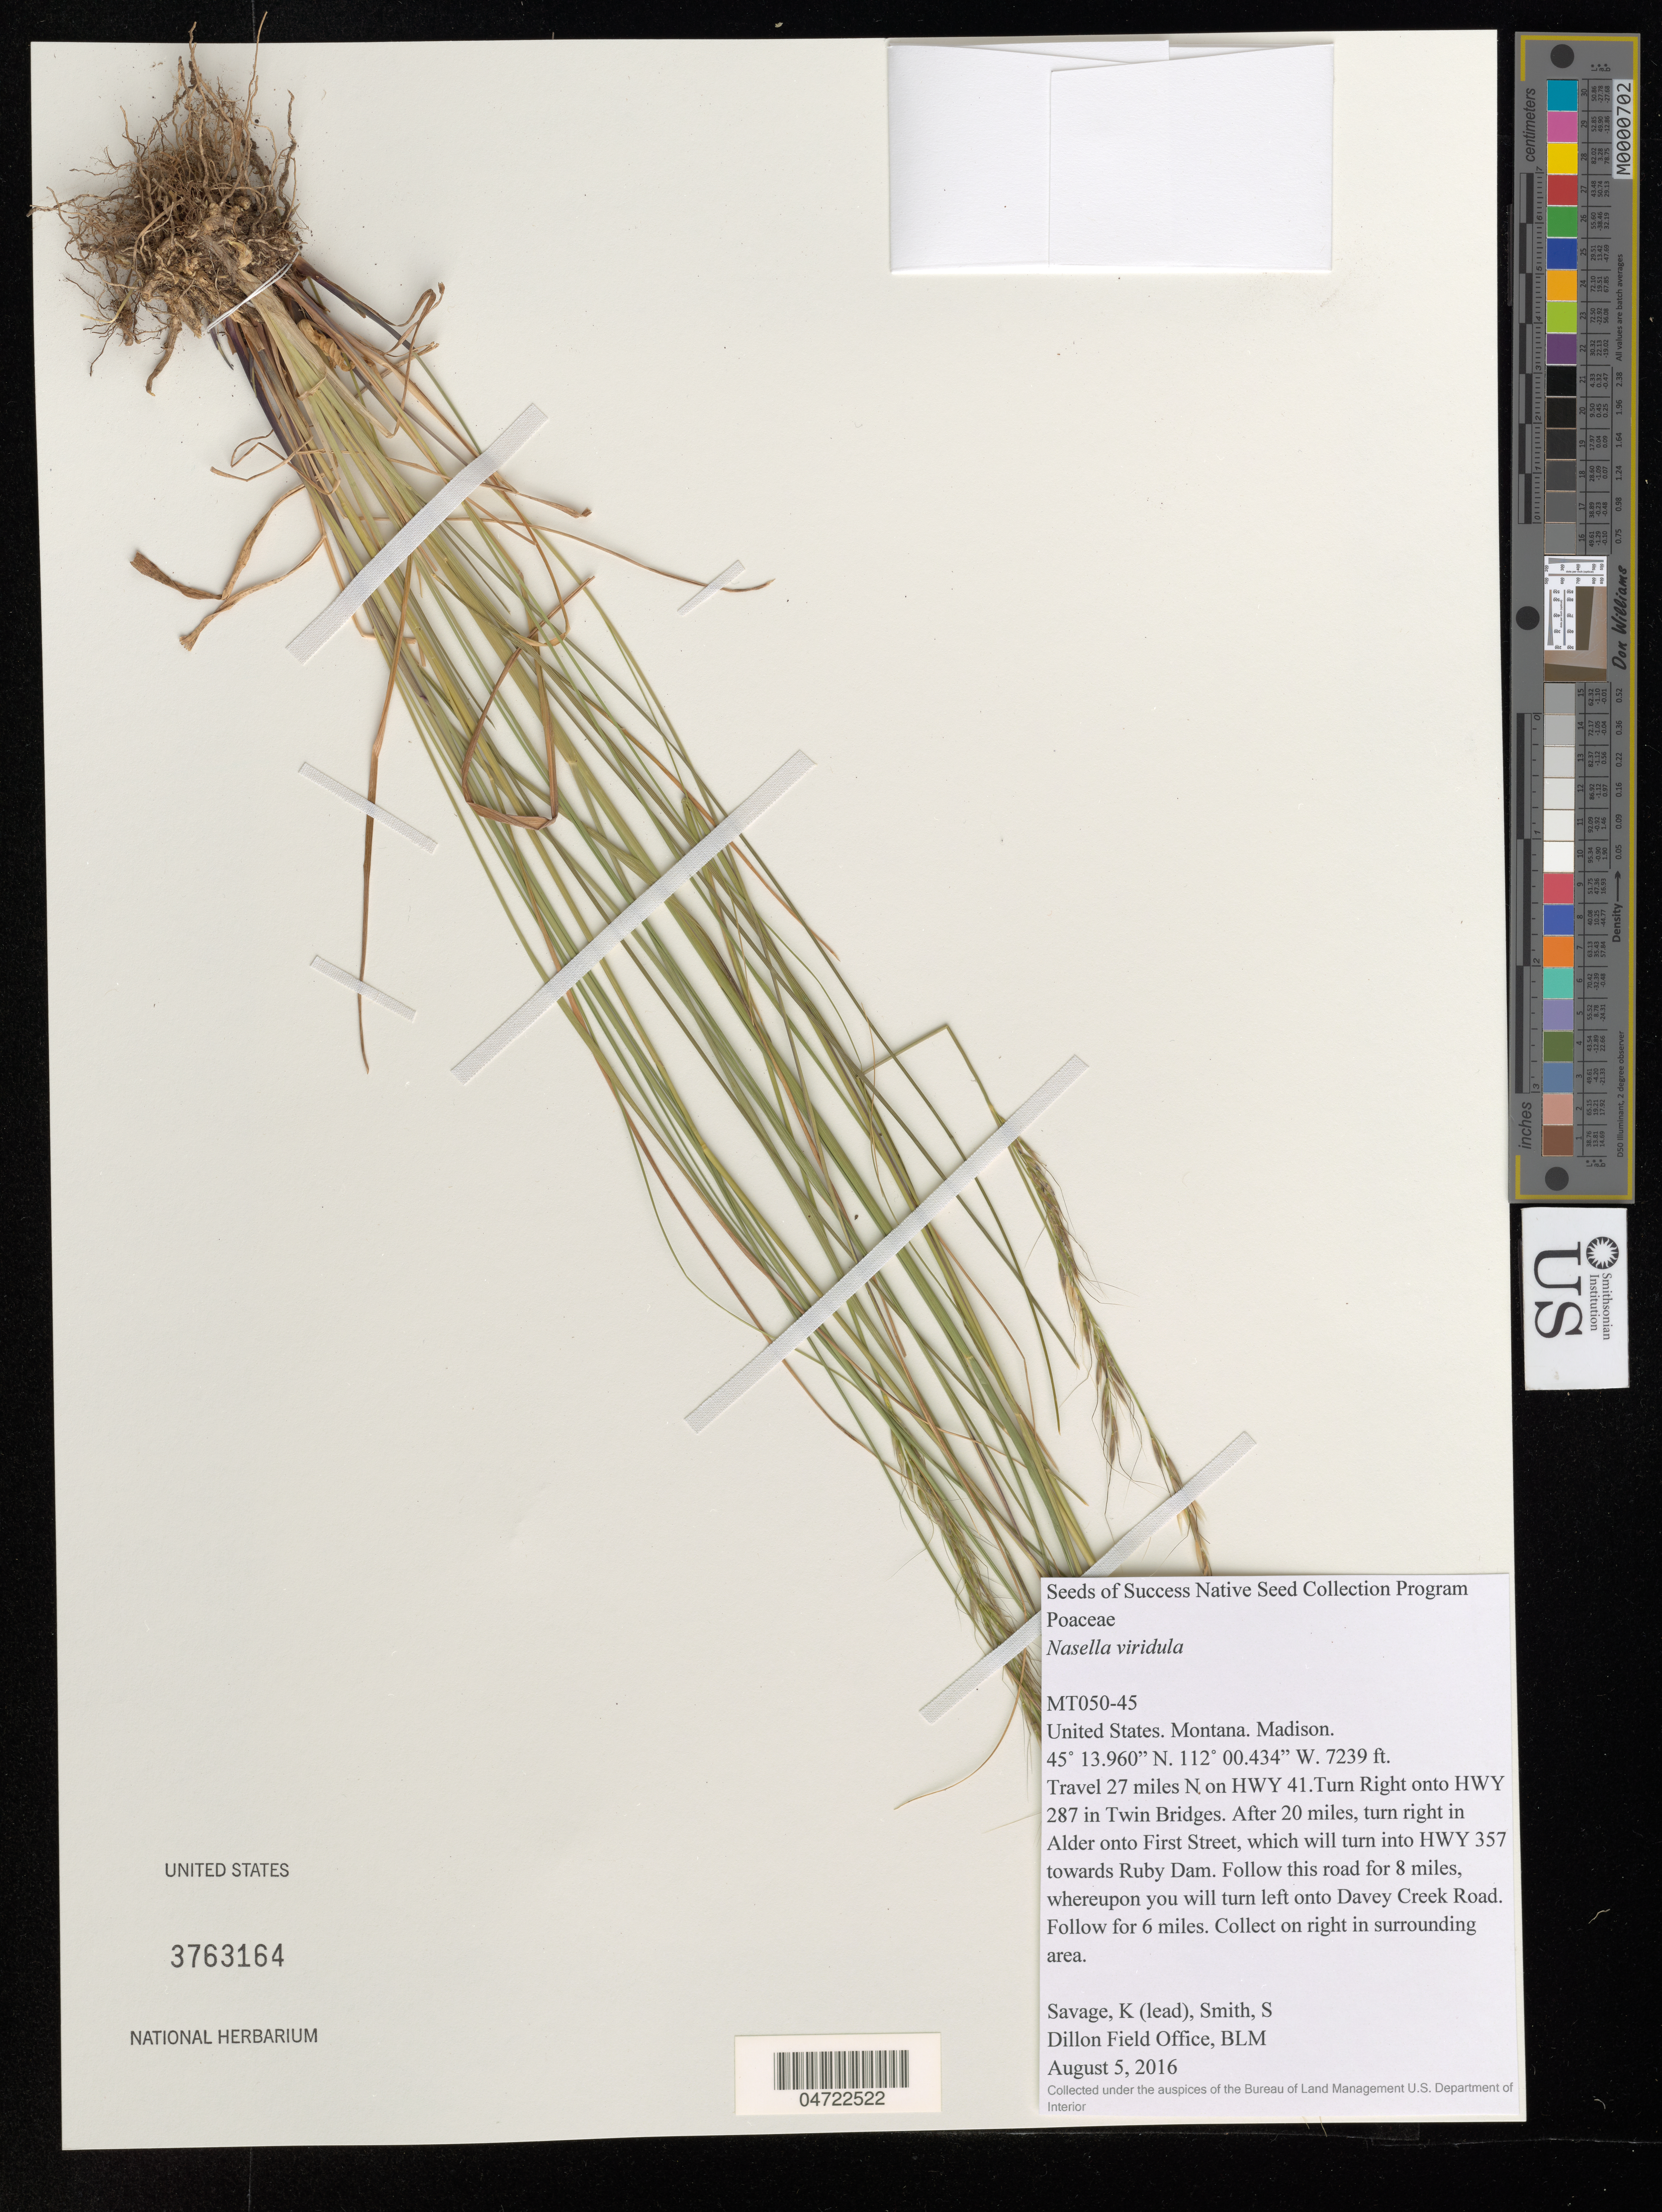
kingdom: Plantae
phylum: Tracheophyta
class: Liliopsida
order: Poales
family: Poaceae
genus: Nassella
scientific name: Nassella viridula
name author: (Trin.) Barkworth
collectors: S. Smith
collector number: MT050-45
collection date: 2016-08-05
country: United States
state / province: Montana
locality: Madison. Travel 27 miles N on HWY 41. Turn Right onto HWY 287 in Twin Bridges. After 20 miles, turn right in Alder onto First Street, which will turn into HWY 357 towards Ruby Dam. Follow this road for 8 miles, whereupon you will turn left onto Davey Creek Road. Follow for 6 miles. Collect on right in surrounding area.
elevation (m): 2206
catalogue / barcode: US 3763164